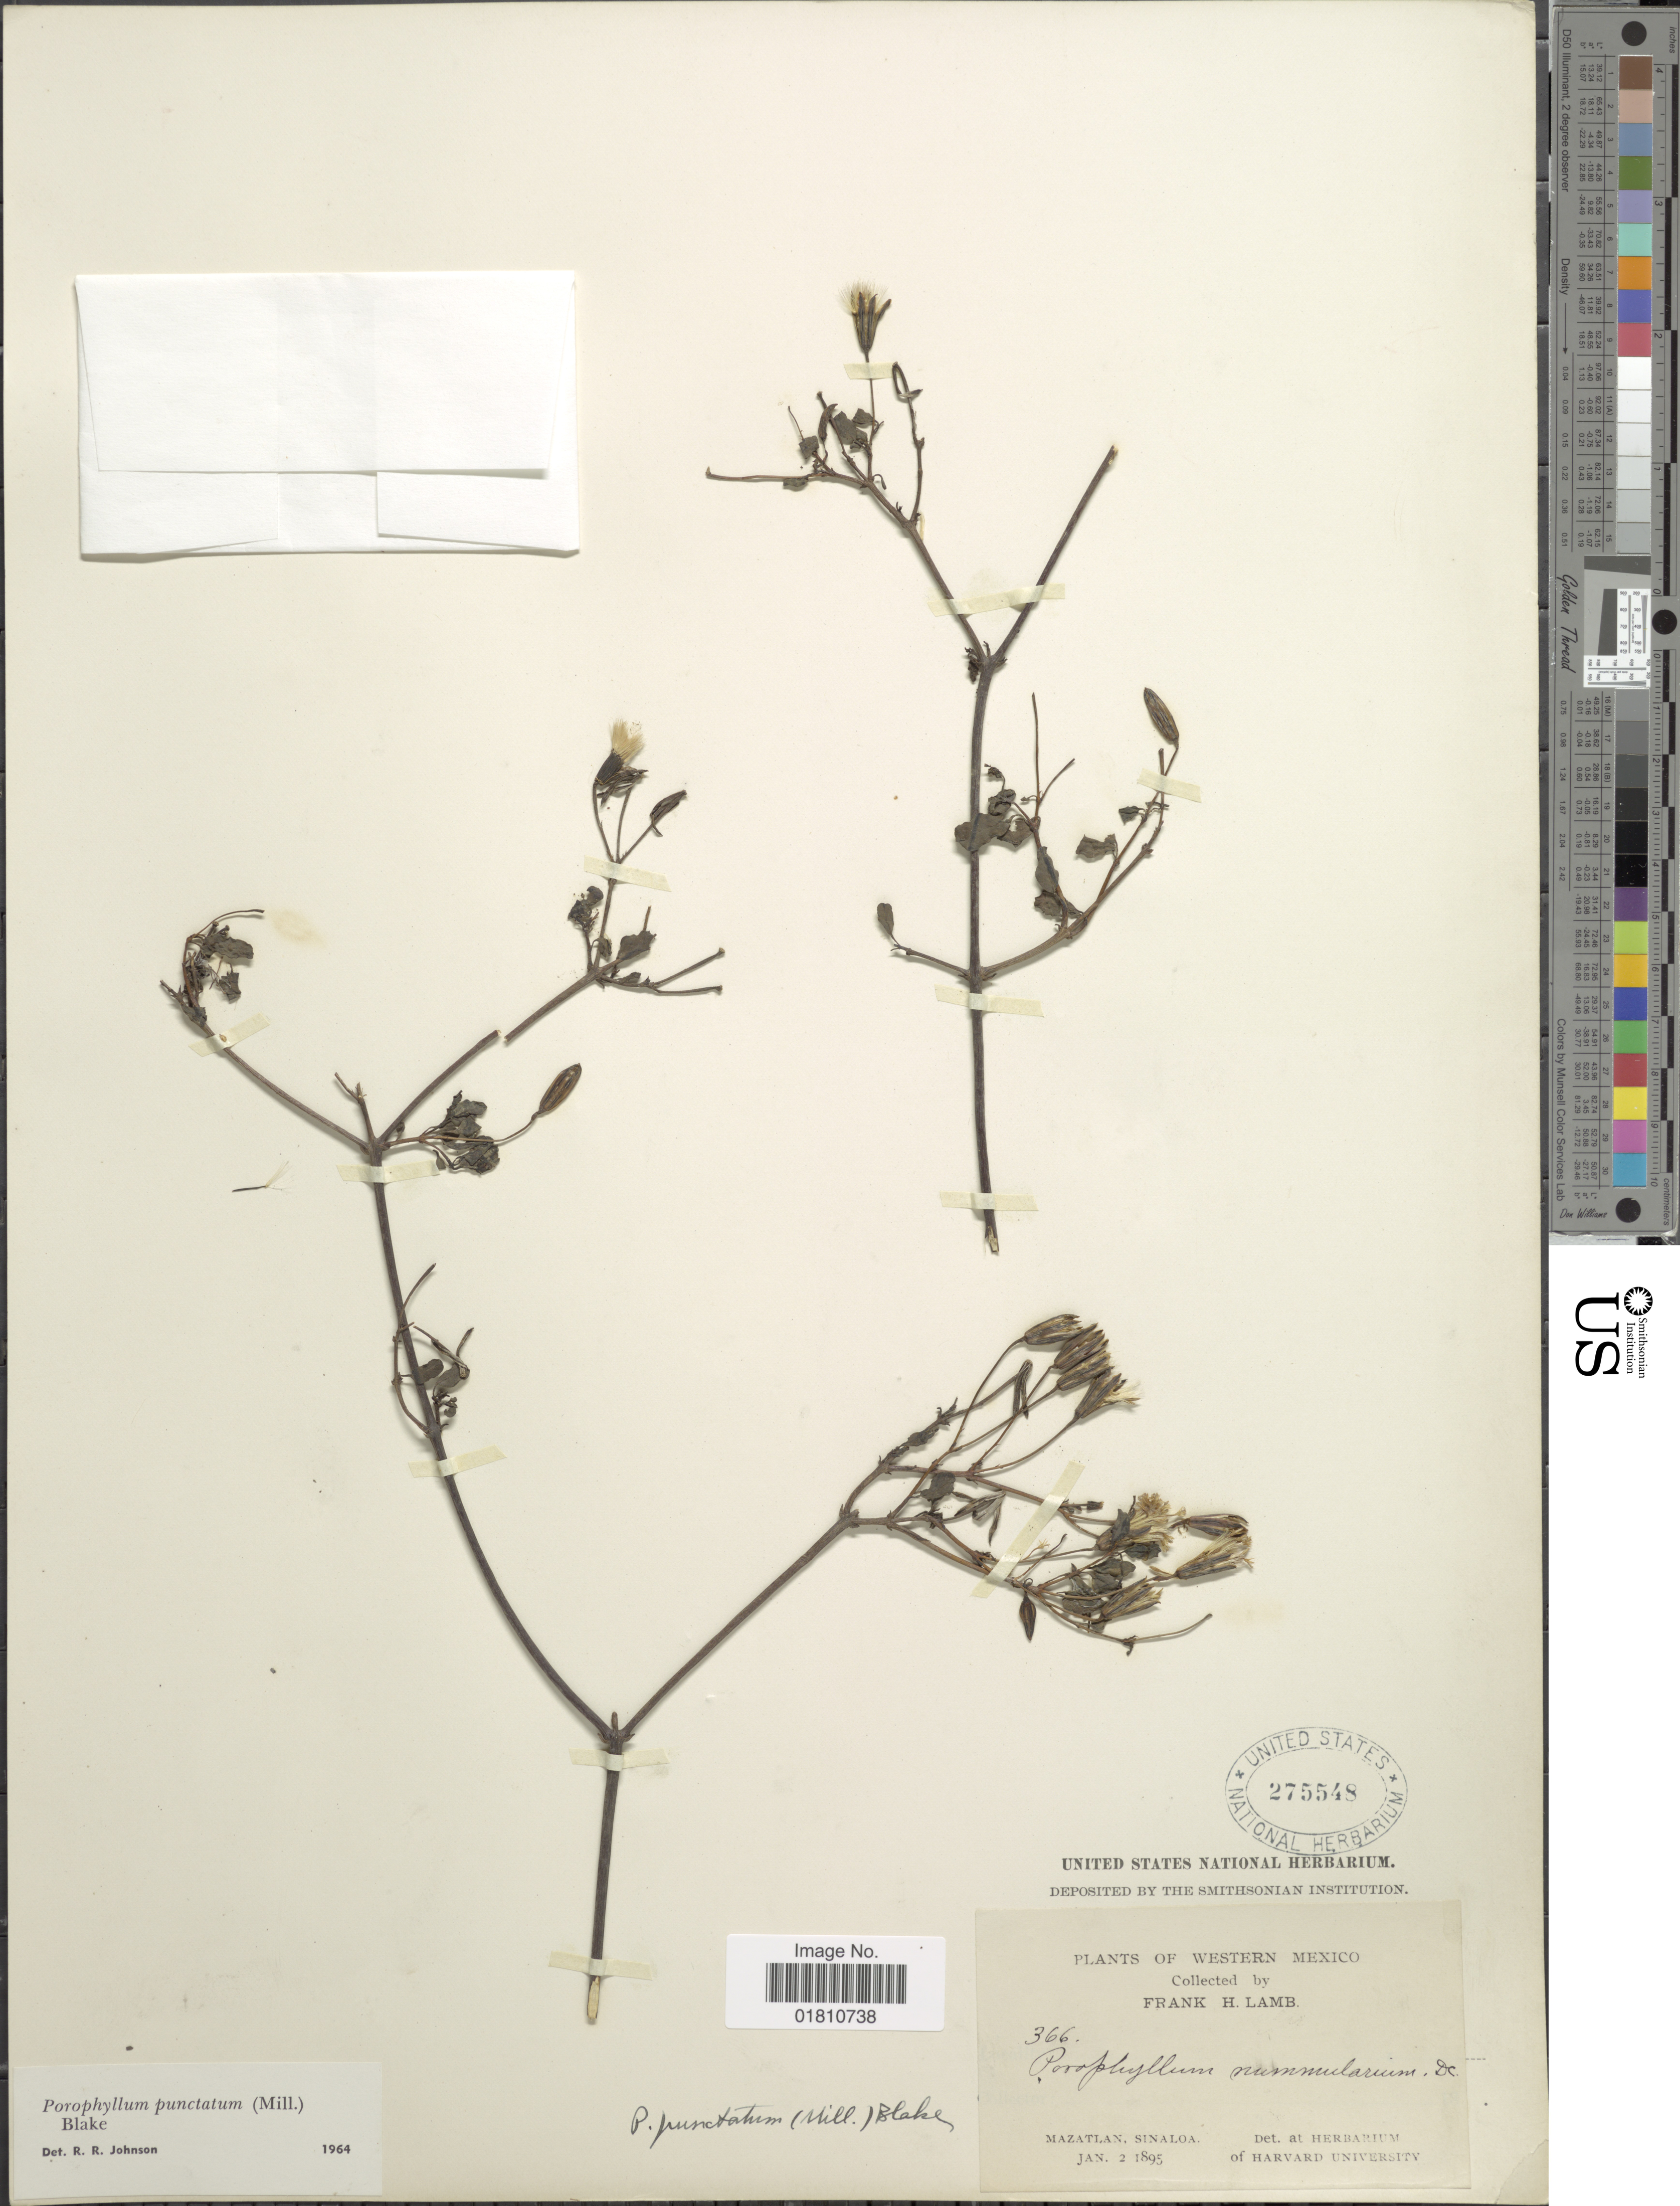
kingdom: Plantae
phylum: Tracheophyta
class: Magnoliopsida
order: Asterales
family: Asteraceae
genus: Porophyllum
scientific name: Porophyllum punctatum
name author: (Mill.) S.F. Blake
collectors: F. H. Lamb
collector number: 366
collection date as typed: Jan 2 1895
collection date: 1895-01-02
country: Mexico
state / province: Sinaloa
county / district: Mazatlán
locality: Mazatlán.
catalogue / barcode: US 275548